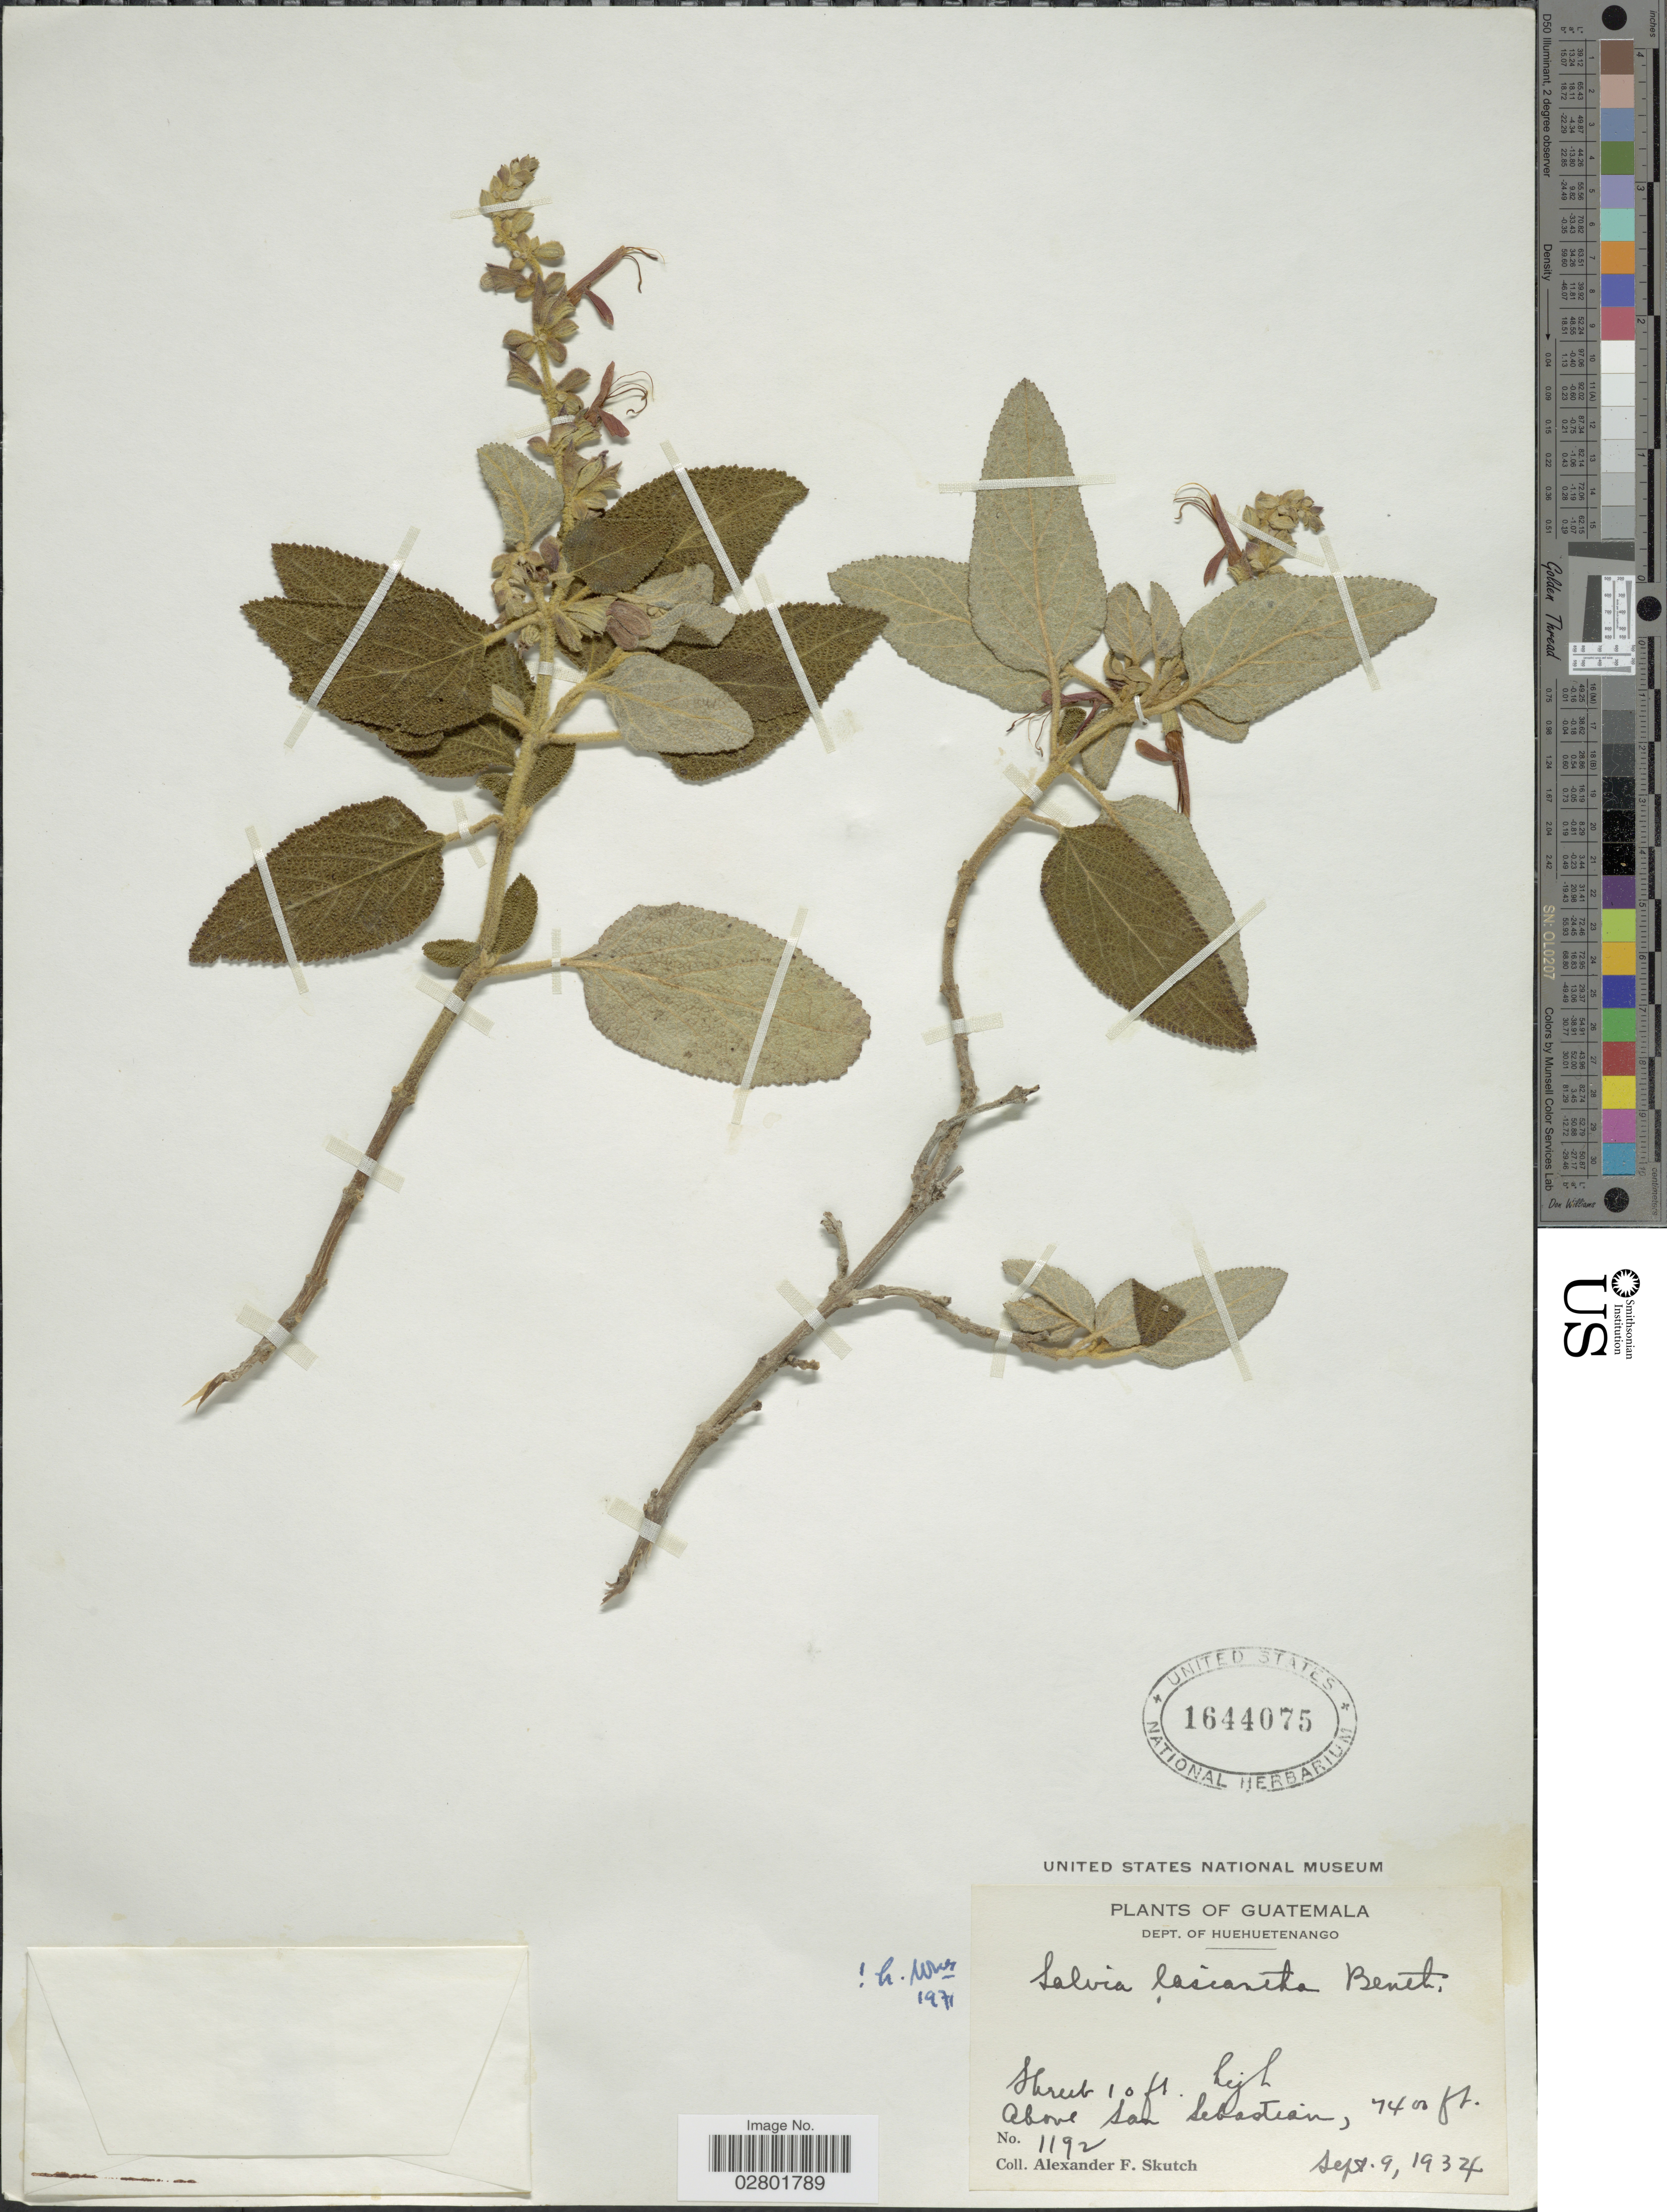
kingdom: Plantae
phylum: Tracheophyta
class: Magnoliopsida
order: Lamiales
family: Lamiaceae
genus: Salvia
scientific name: Salvia lasiantha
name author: Benth.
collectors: A. F. Skutch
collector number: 1192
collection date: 1934-09-09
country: Guatemala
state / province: Huehuetenango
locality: Dept. of Huehuetenango, Above San Sebastian.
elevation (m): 2256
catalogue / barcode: US 1644075